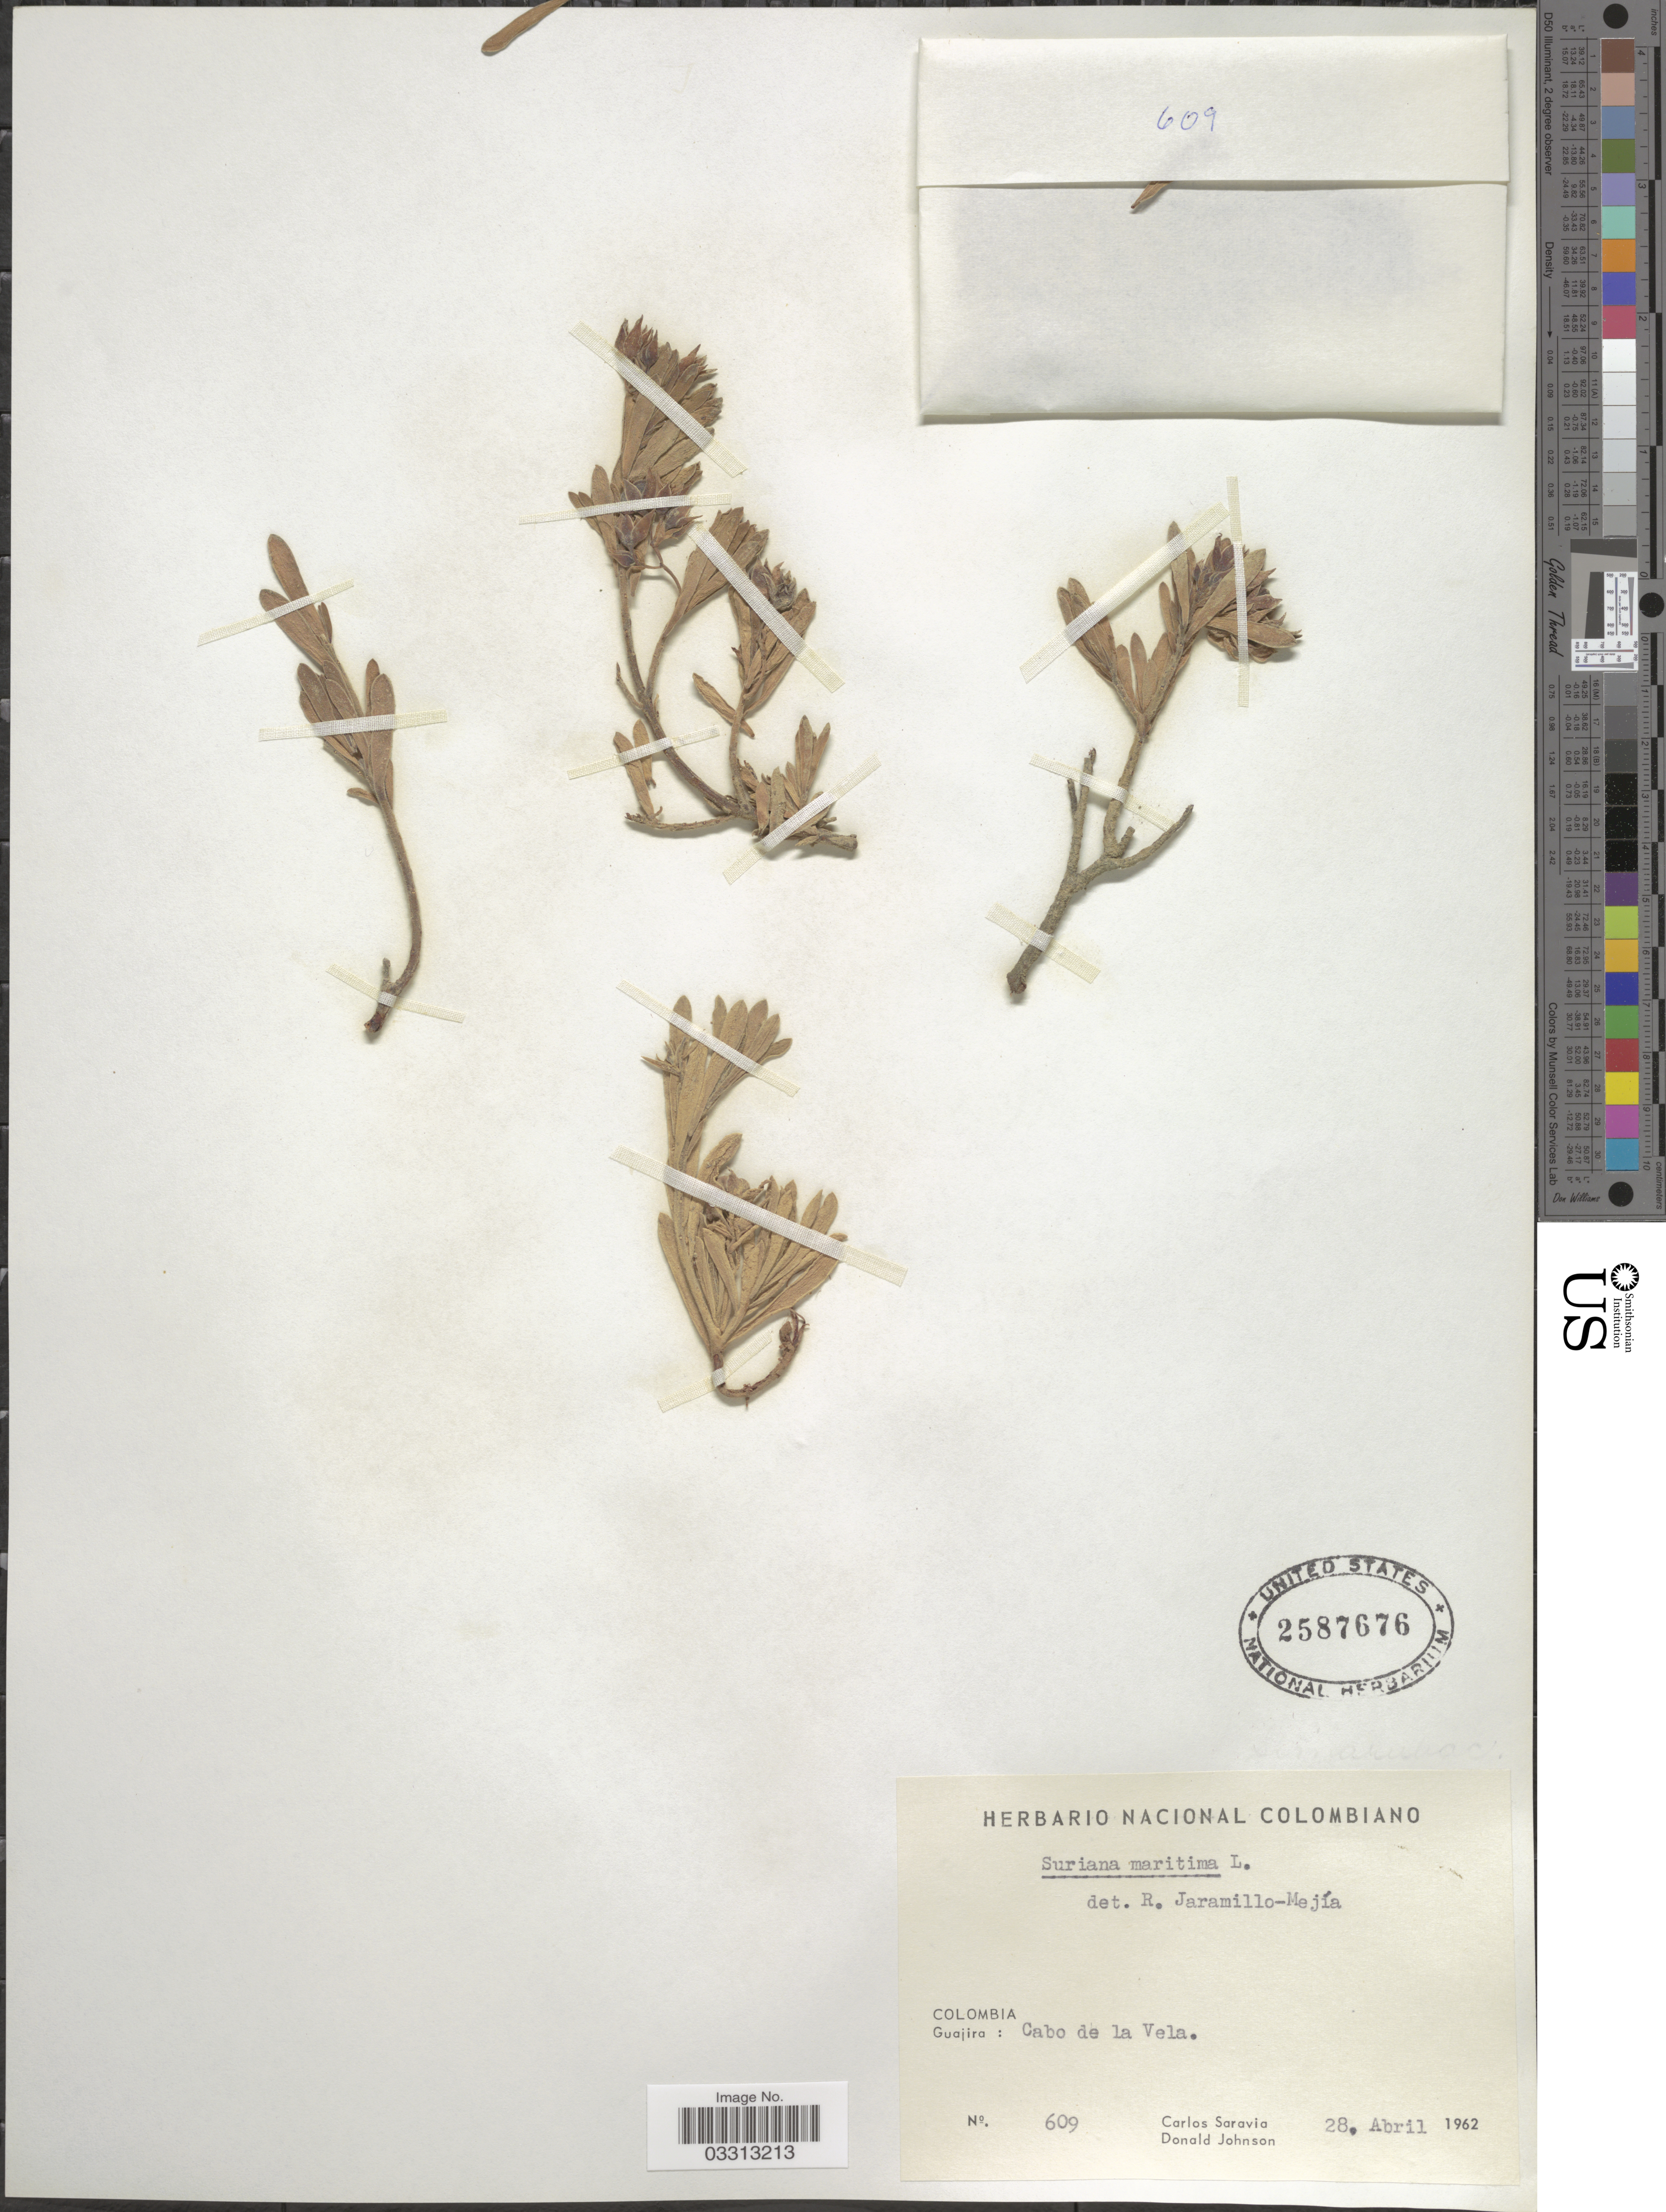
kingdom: Plantae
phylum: Tracheophyta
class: Magnoliopsida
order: Fabales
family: Surianaceae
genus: Suriana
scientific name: Suriana maritima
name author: L.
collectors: C. Saravia & D. Johnson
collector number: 609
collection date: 1962-04-28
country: Colombia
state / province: La Guajira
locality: Cabo de la Vela.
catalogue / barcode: US 2587676